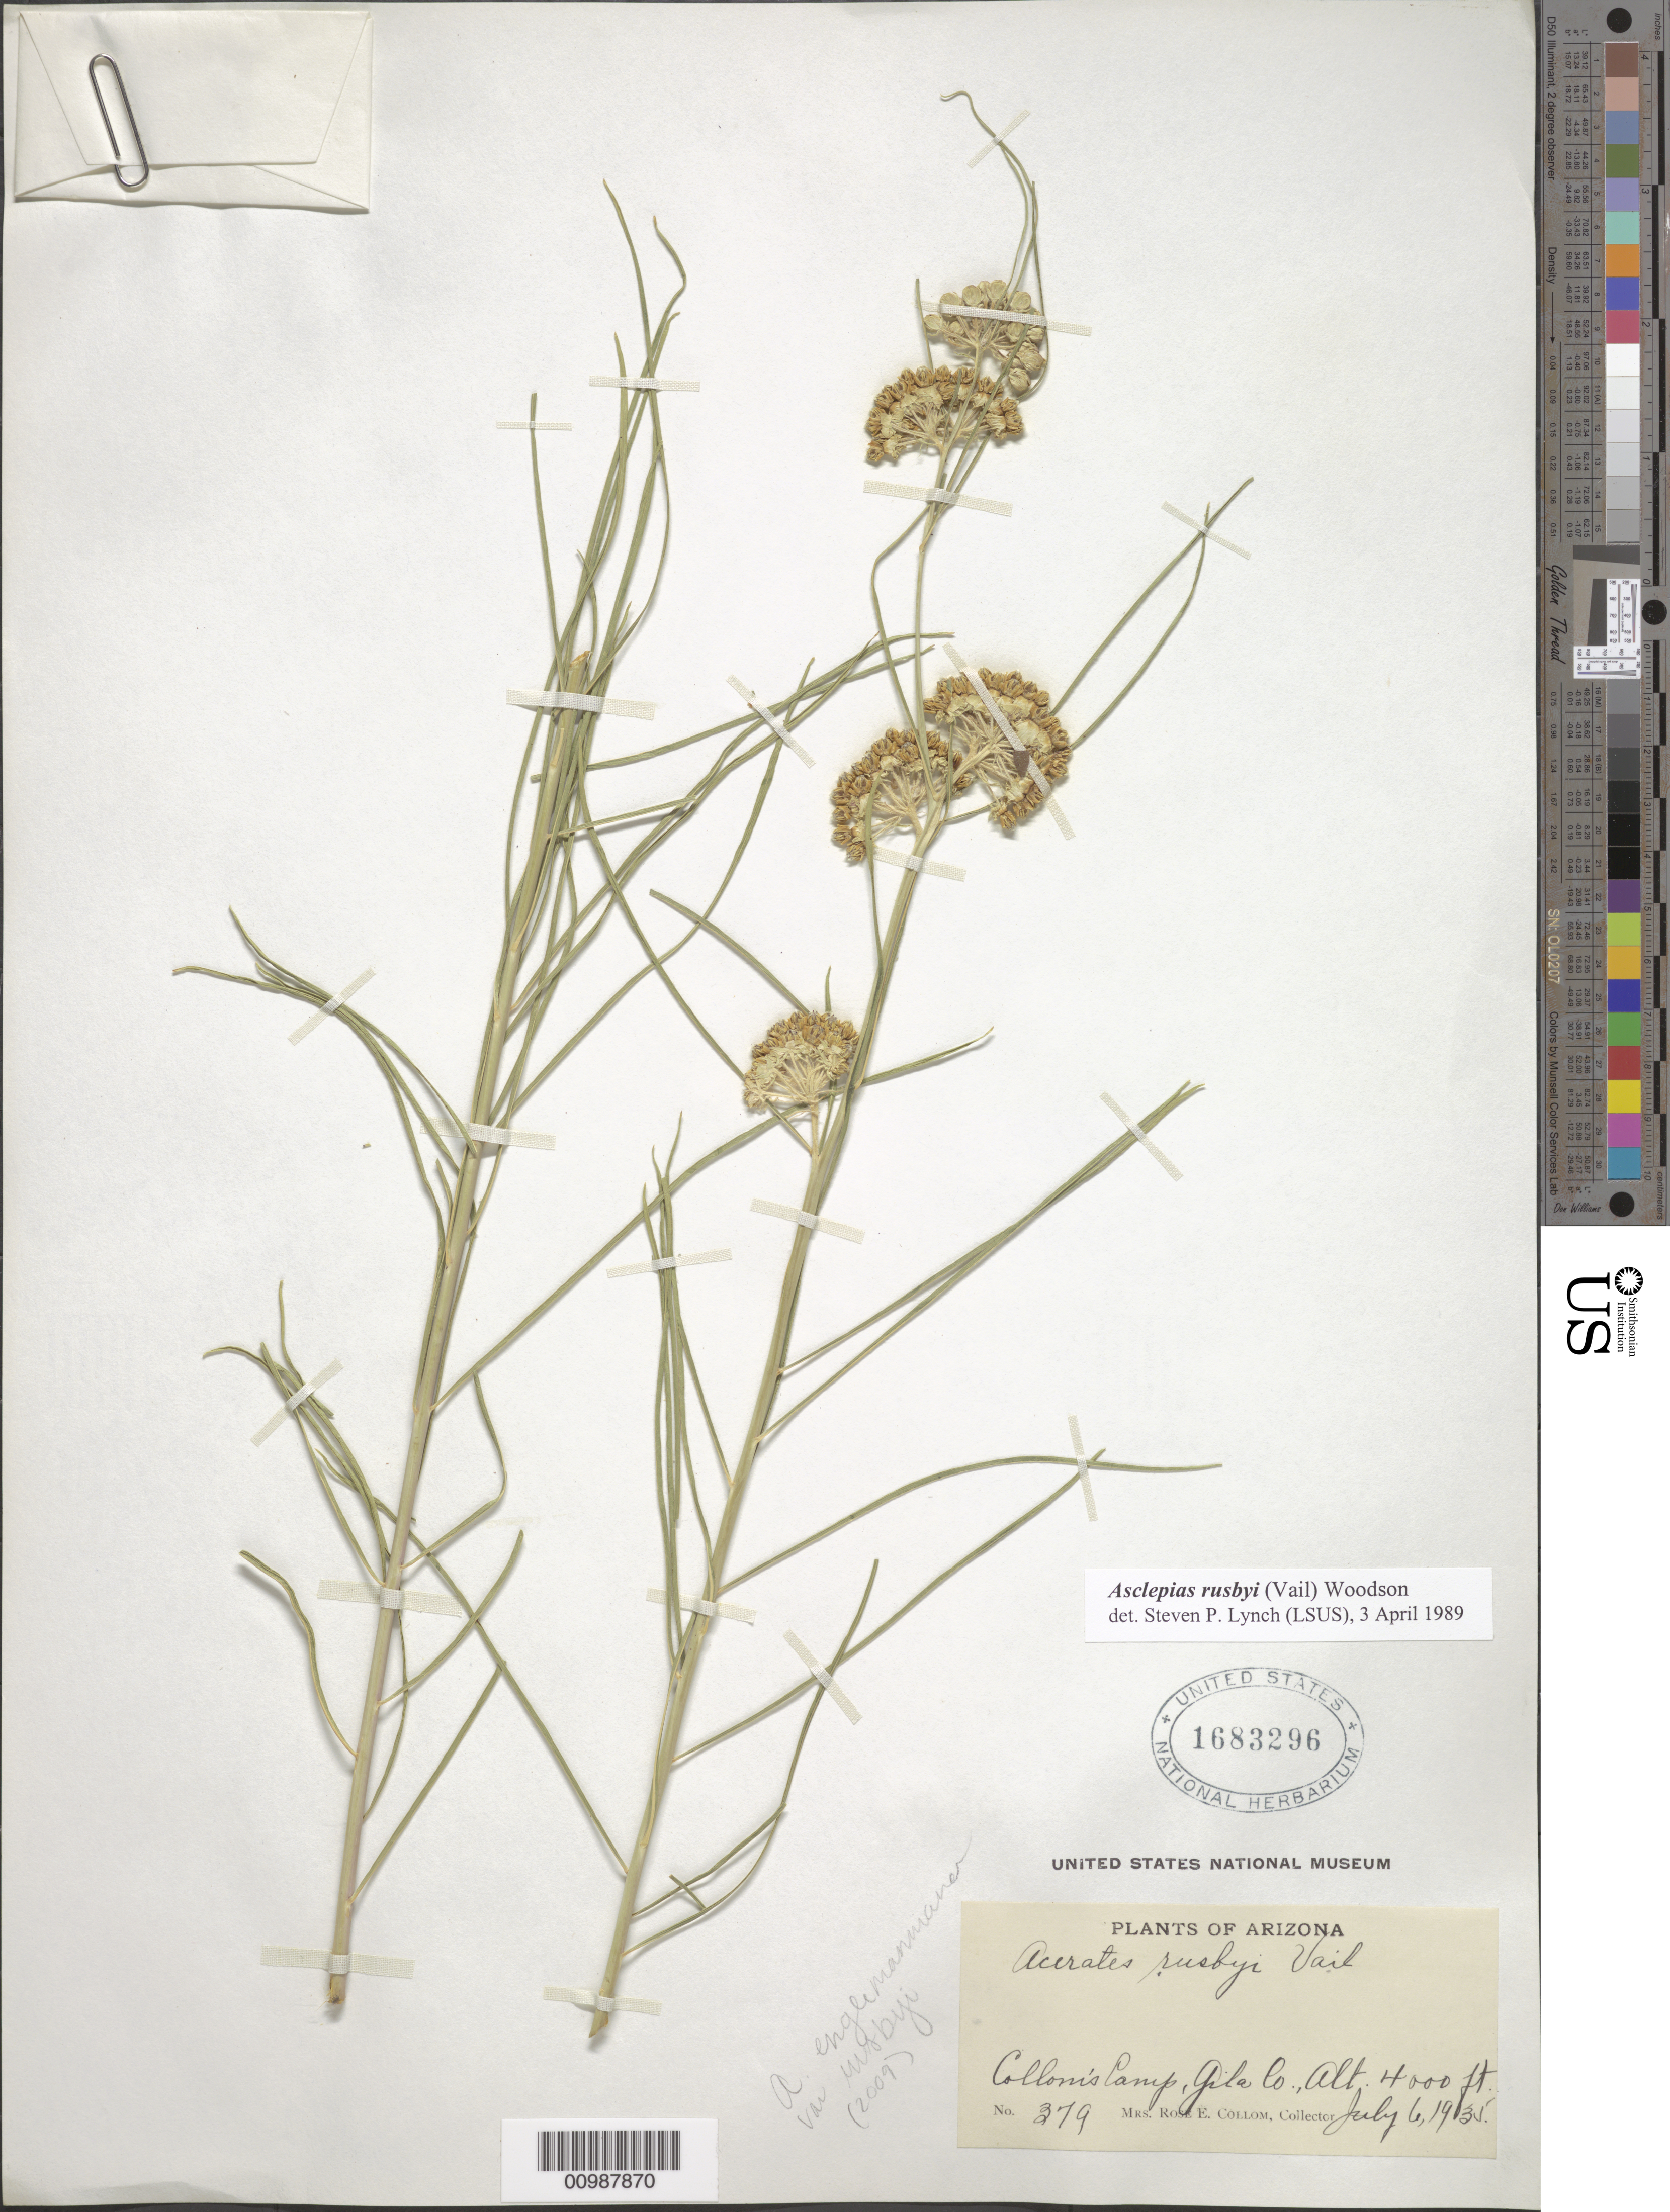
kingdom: Plantae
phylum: Tracheophyta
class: Magnoliopsida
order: Gentianales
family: Apocynaceae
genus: Asclepias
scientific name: Asclepias engelmanniana var. rusbyi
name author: (Vail) Kearney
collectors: R. E. Collom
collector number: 379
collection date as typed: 06 Jul 1934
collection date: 1934-07-06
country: United States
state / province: Arizona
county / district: Gila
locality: Collom Camp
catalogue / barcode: US 1683296